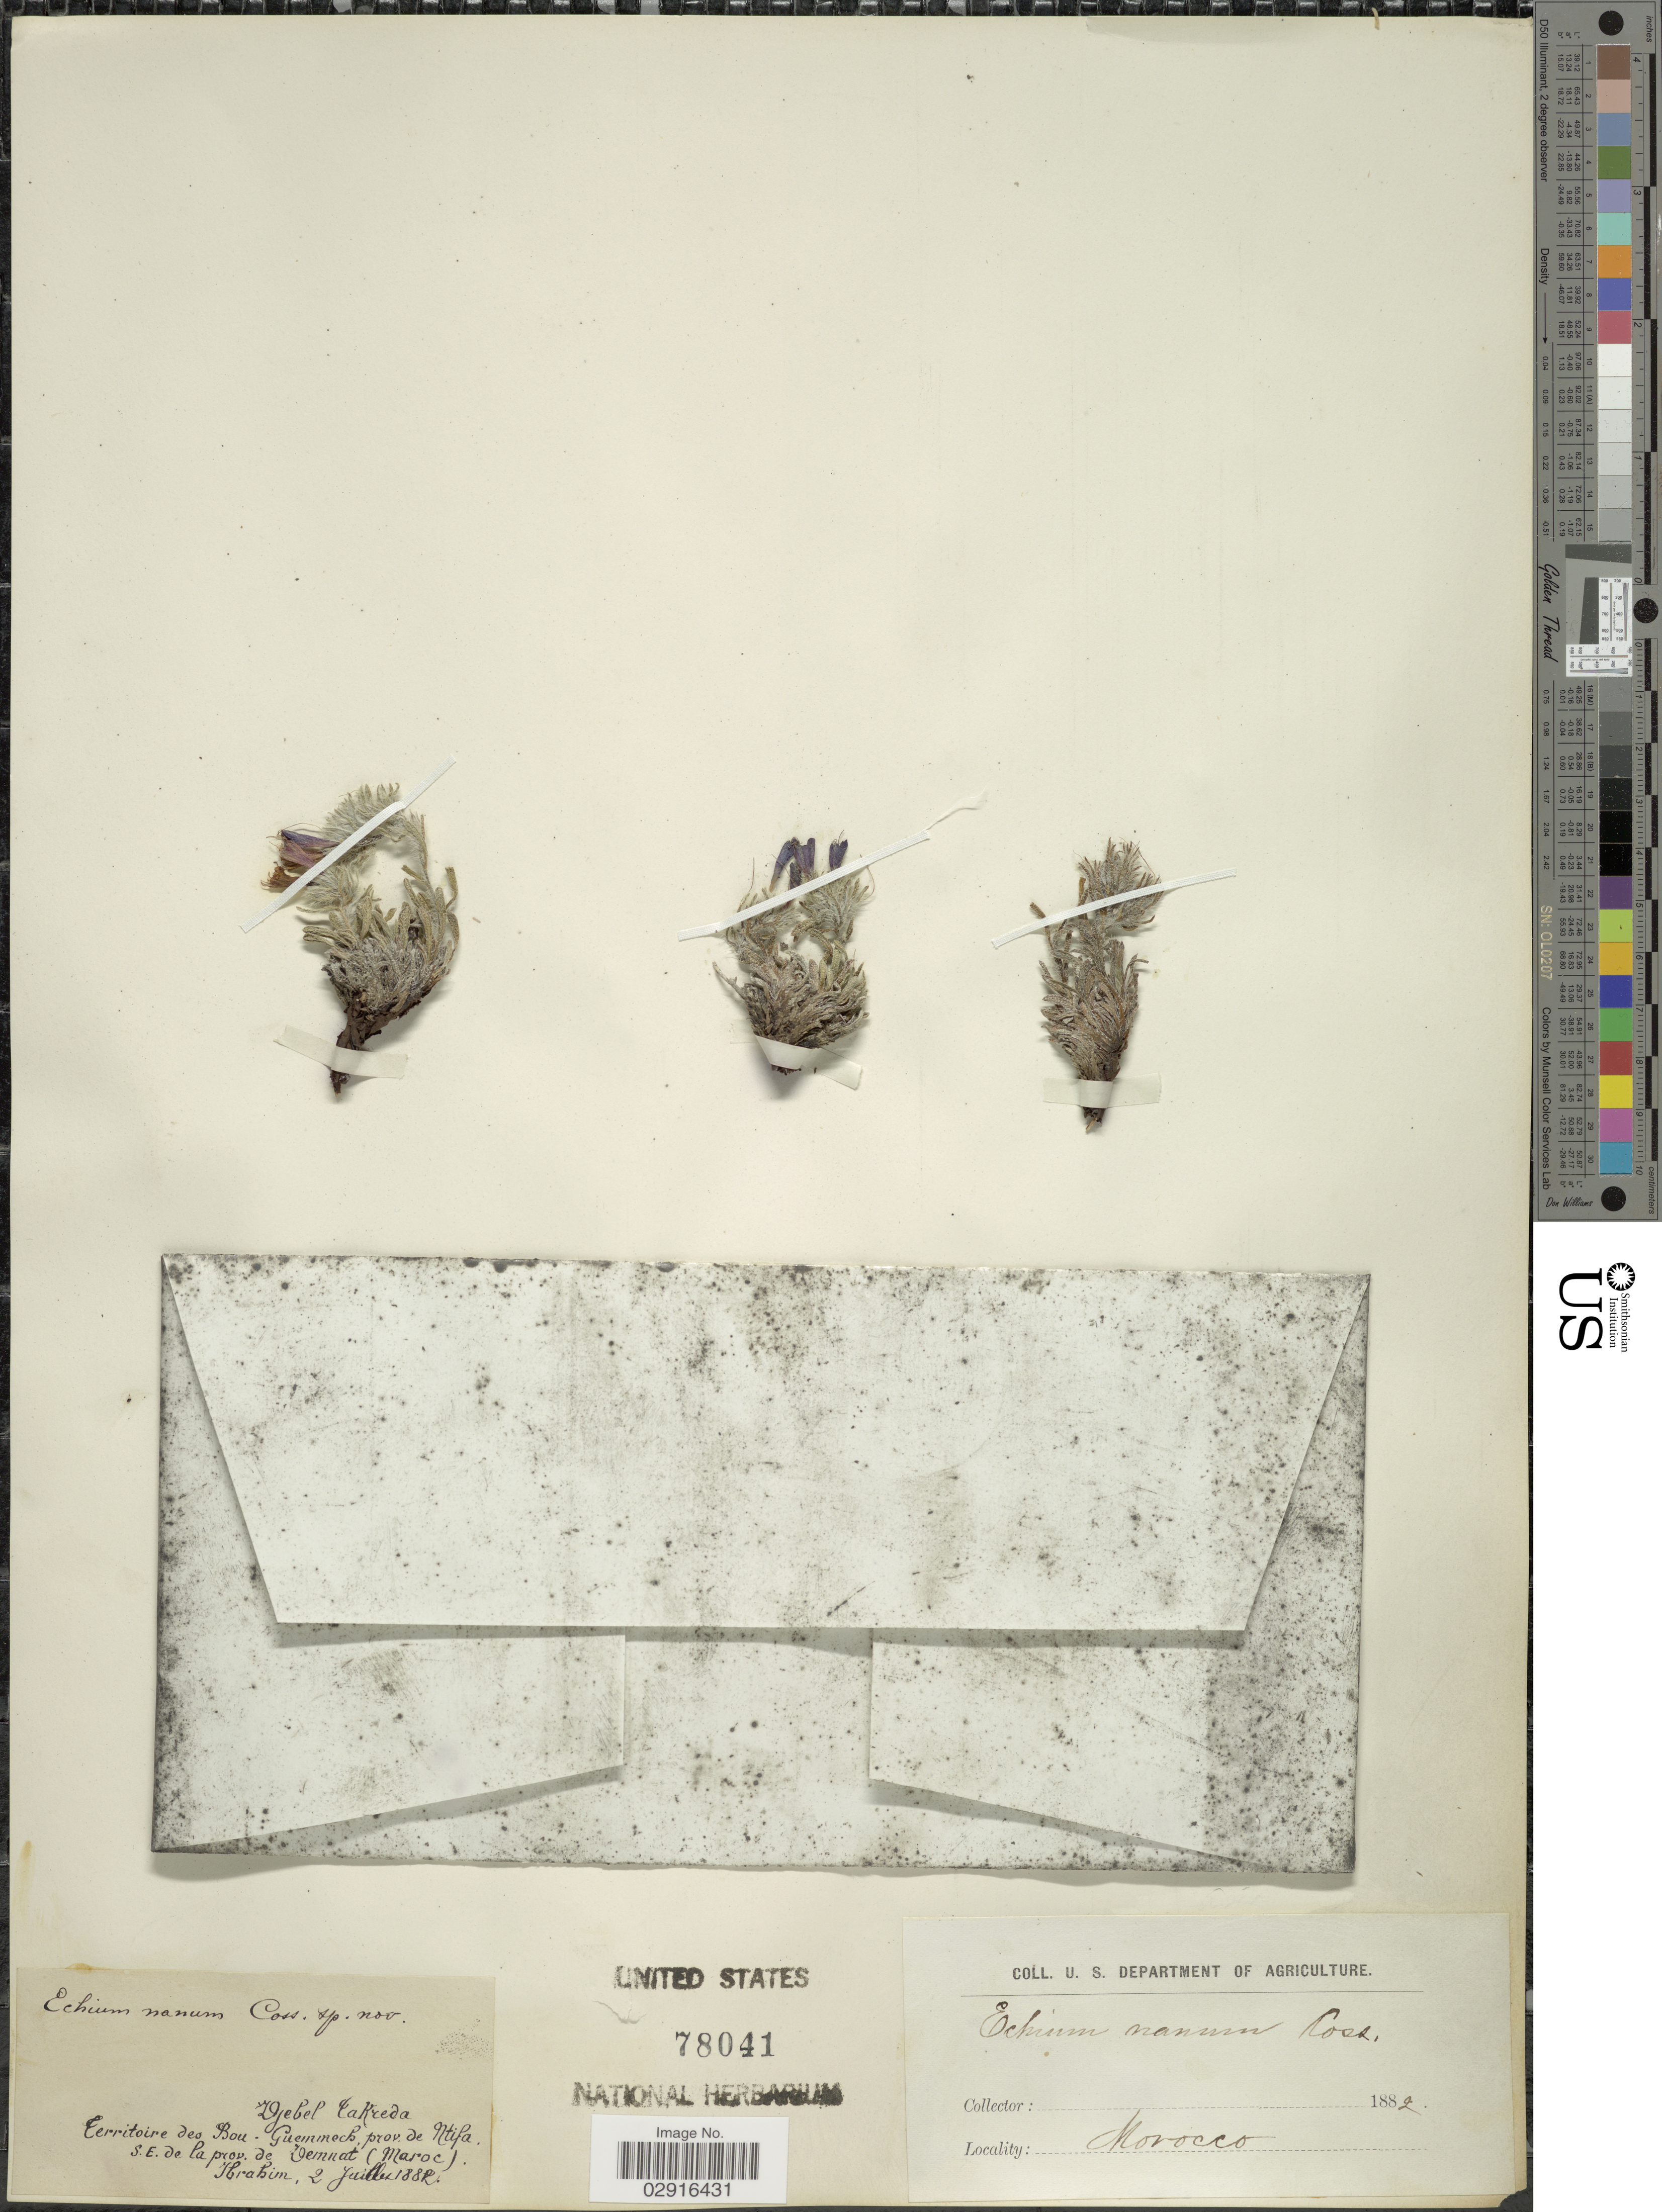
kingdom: Plantae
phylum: Tracheophyta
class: Magnoliopsida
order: Boraginales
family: Boraginaceae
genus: Echium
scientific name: Echium nanum Coss. nomen nudum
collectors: -. Ibrahim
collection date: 1882-07-02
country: Morocco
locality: Djebel Takreda. Territoire des Bou - Guemmech prov. de Ntifa, S.E. de la prov. de Zemnat (Maroc.) Morocco.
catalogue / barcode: US 78041